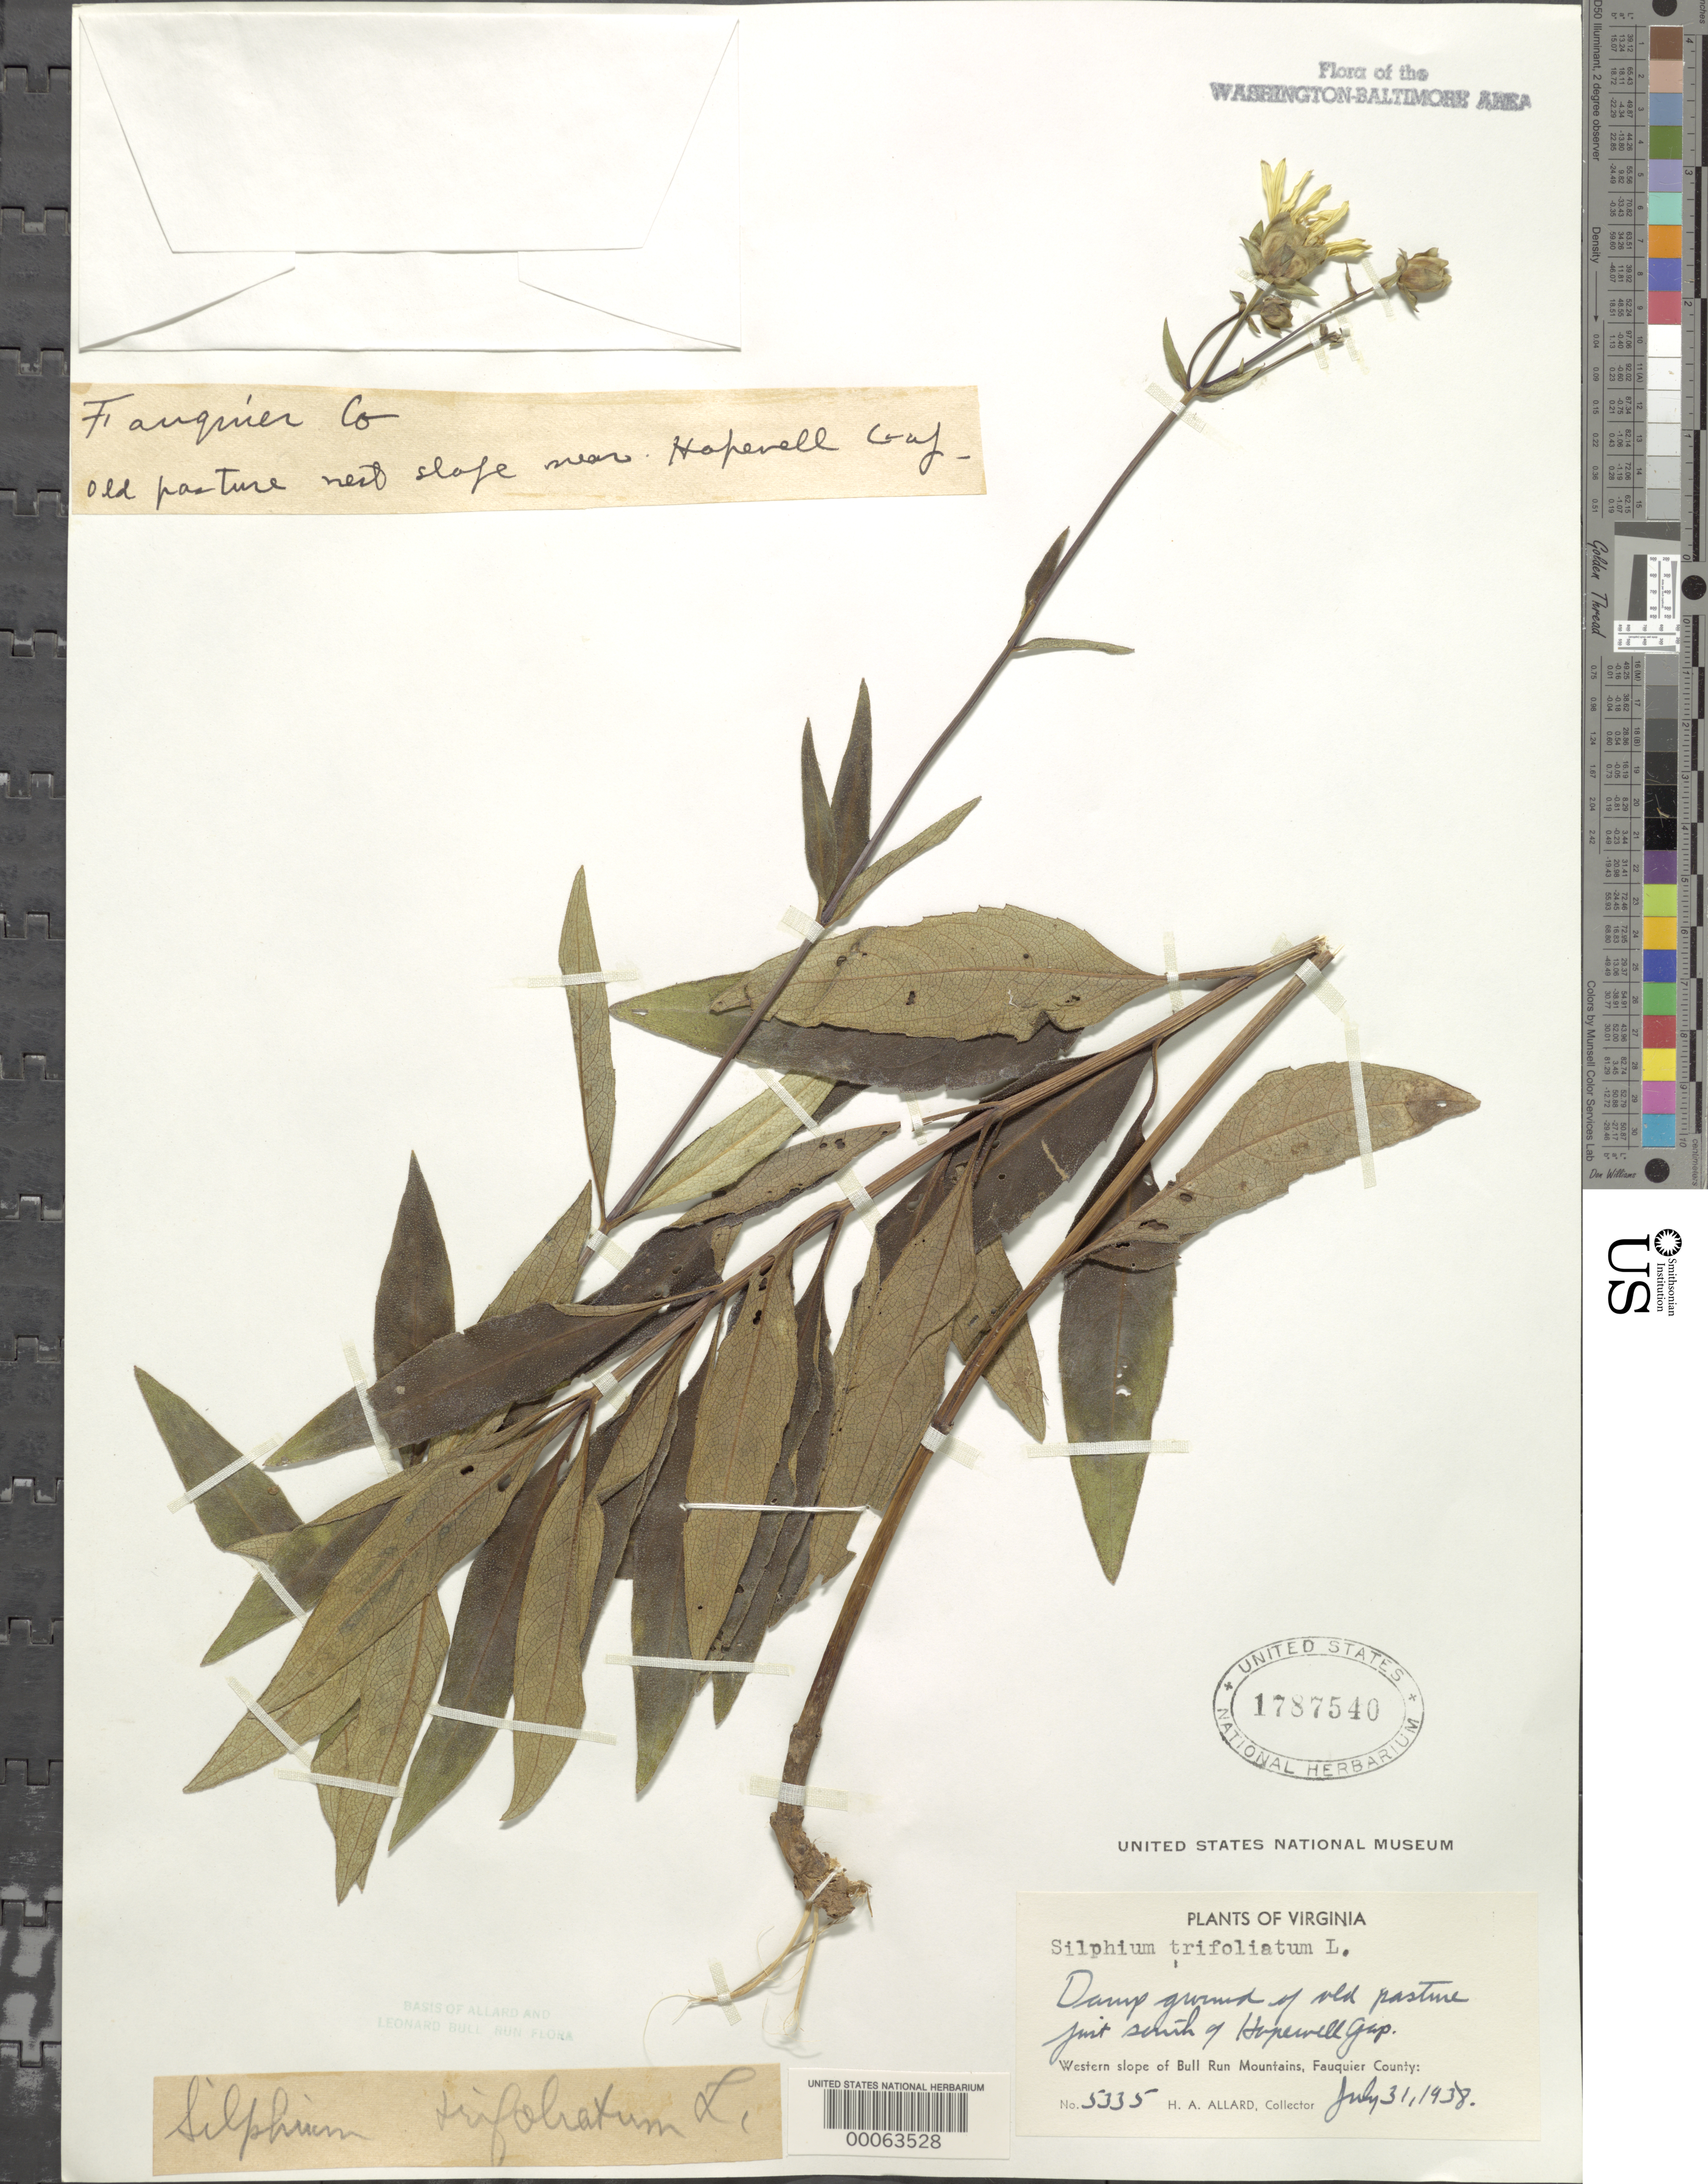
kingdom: Plantae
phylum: Tracheophyta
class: Magnoliopsida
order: Asterales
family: Asteraceae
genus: Silphium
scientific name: Silphium asteriscus var. trifoliatum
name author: (L.) Clevinger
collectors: H. A. Allard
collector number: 5335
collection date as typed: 31 Jul 1938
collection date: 1938-07-31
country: United States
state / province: Virginia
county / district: Fauquier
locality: South of Hopewell Gap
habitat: Damp ground old pasture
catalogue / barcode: US 1787540